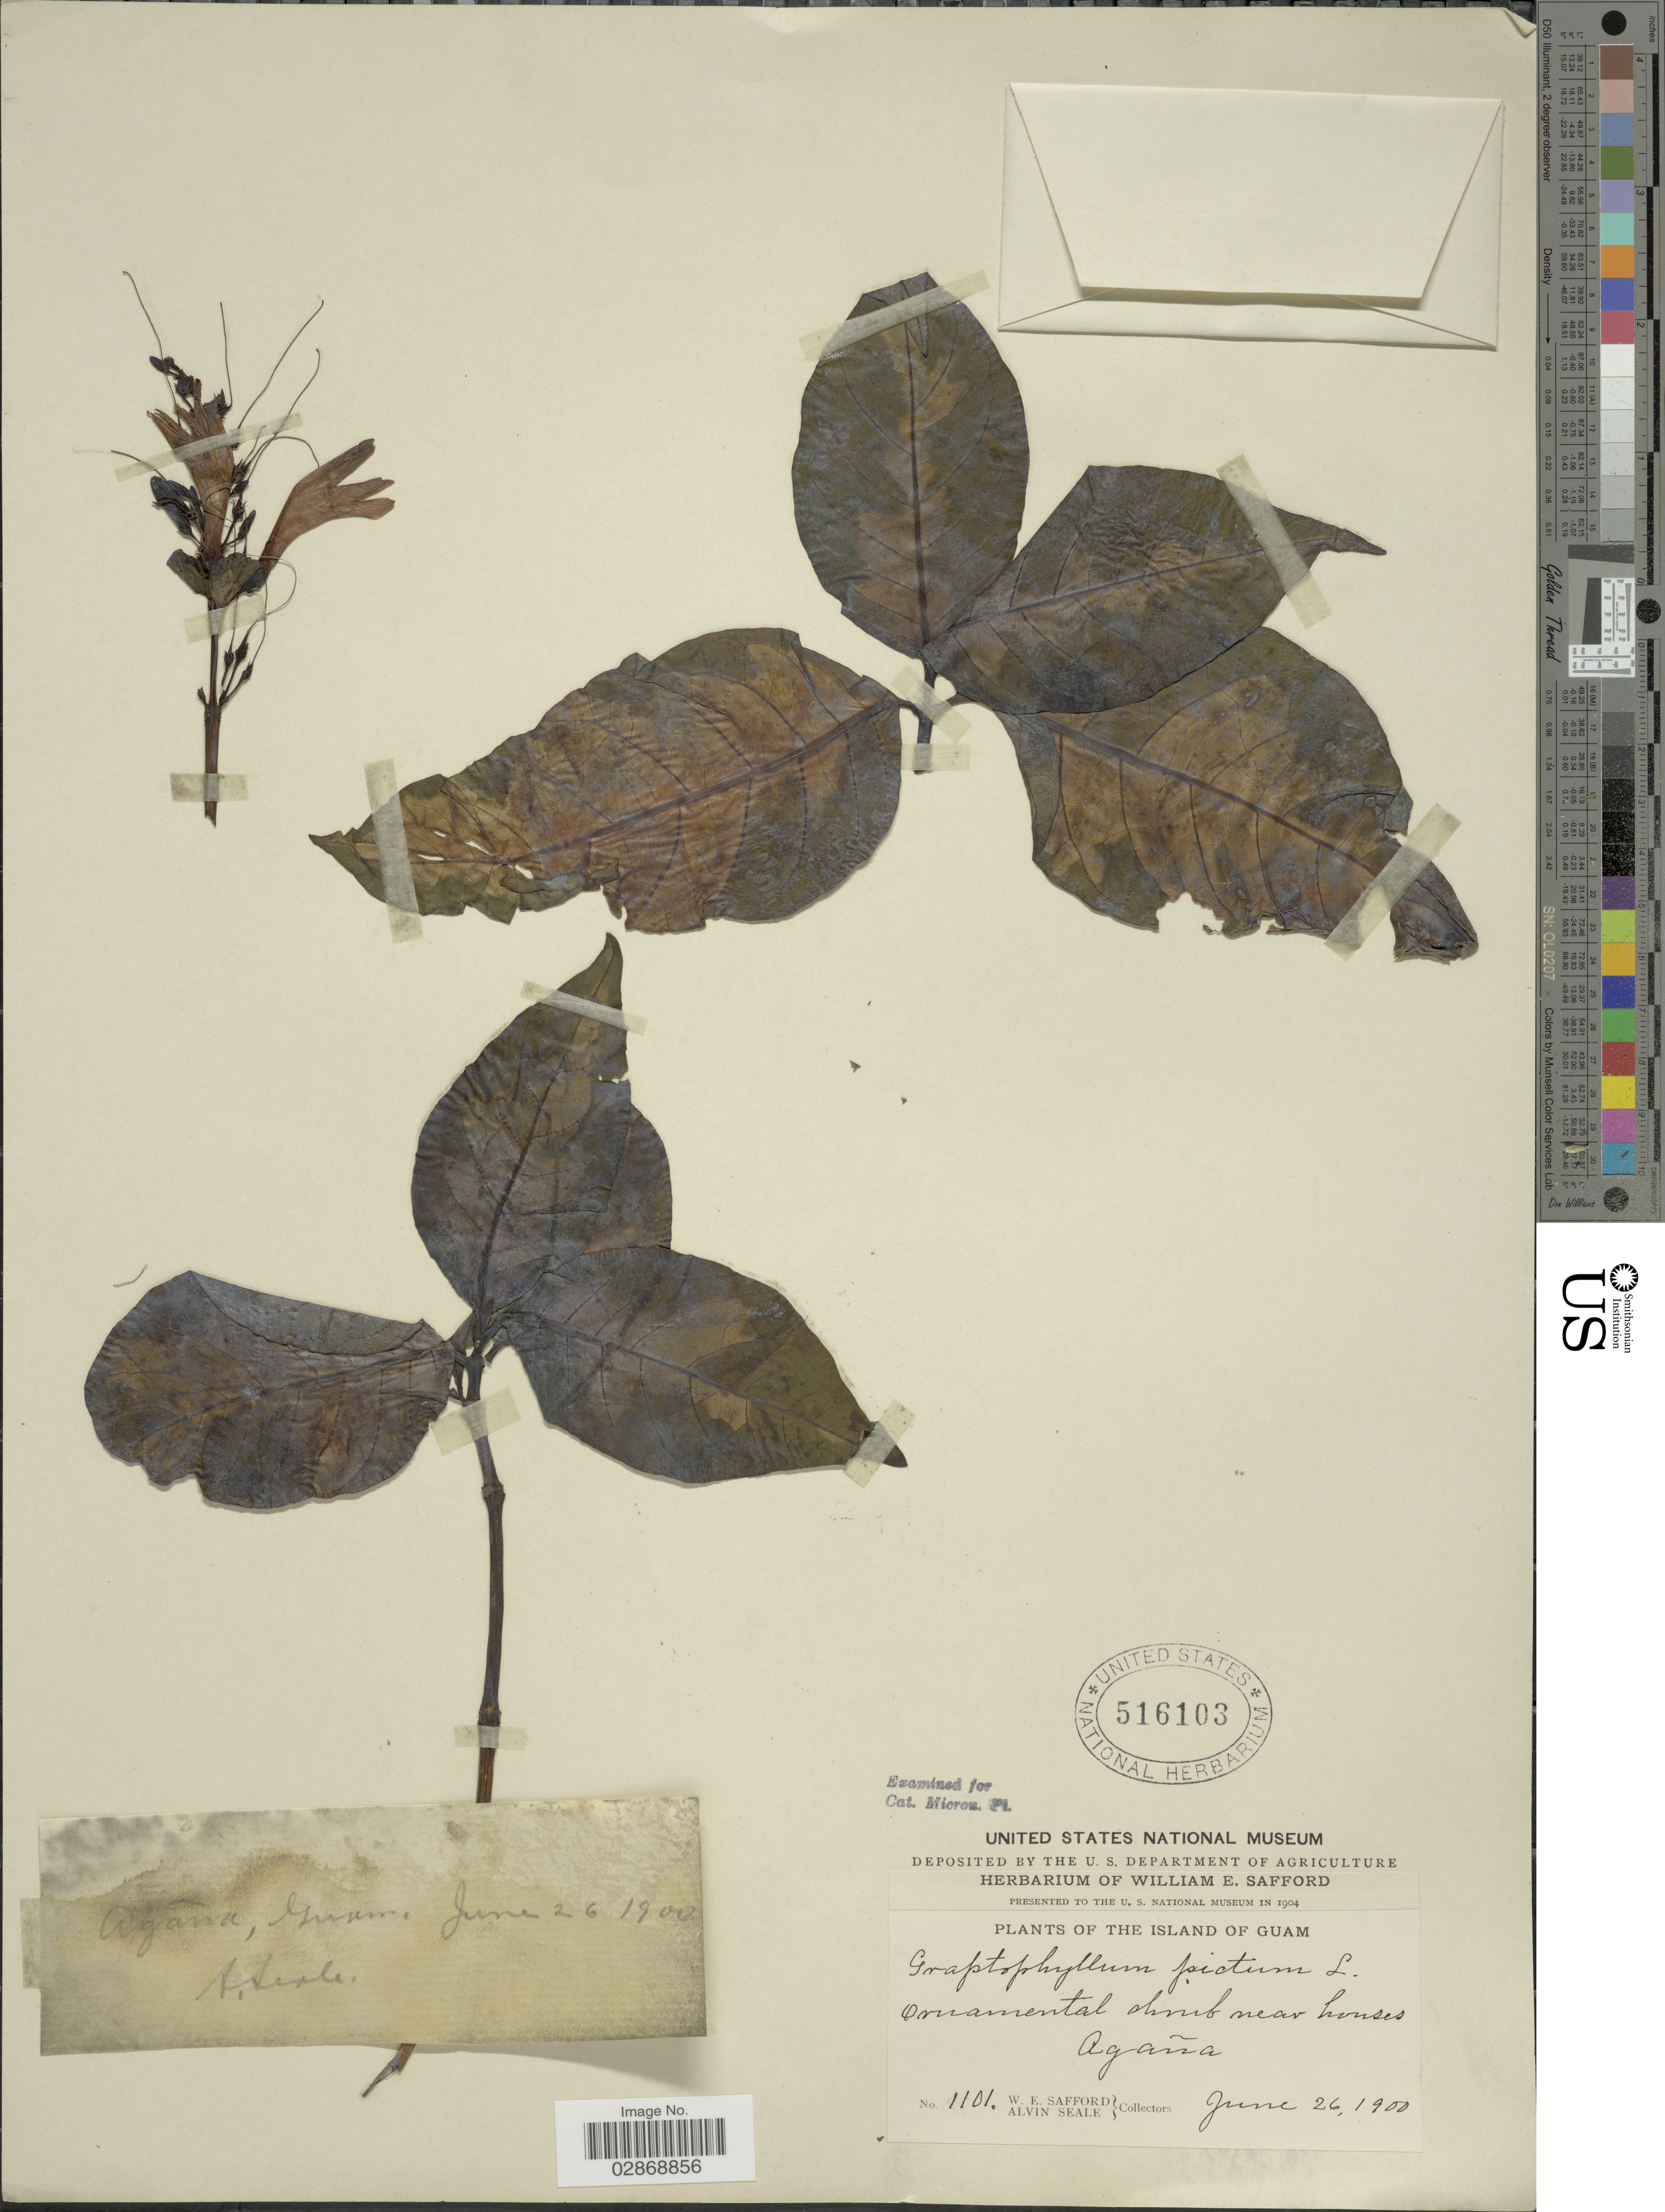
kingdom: Plantae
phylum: Tracheophyta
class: Magnoliopsida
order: Lamiales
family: Acanthaceae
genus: Graptophyllum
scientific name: Graptophyllum pictum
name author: (L.) Griff.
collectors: W. E. Safford & A. Seale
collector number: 1101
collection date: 1900-06-26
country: Guam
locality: Agaña. Island of Guam.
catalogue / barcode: US 516103